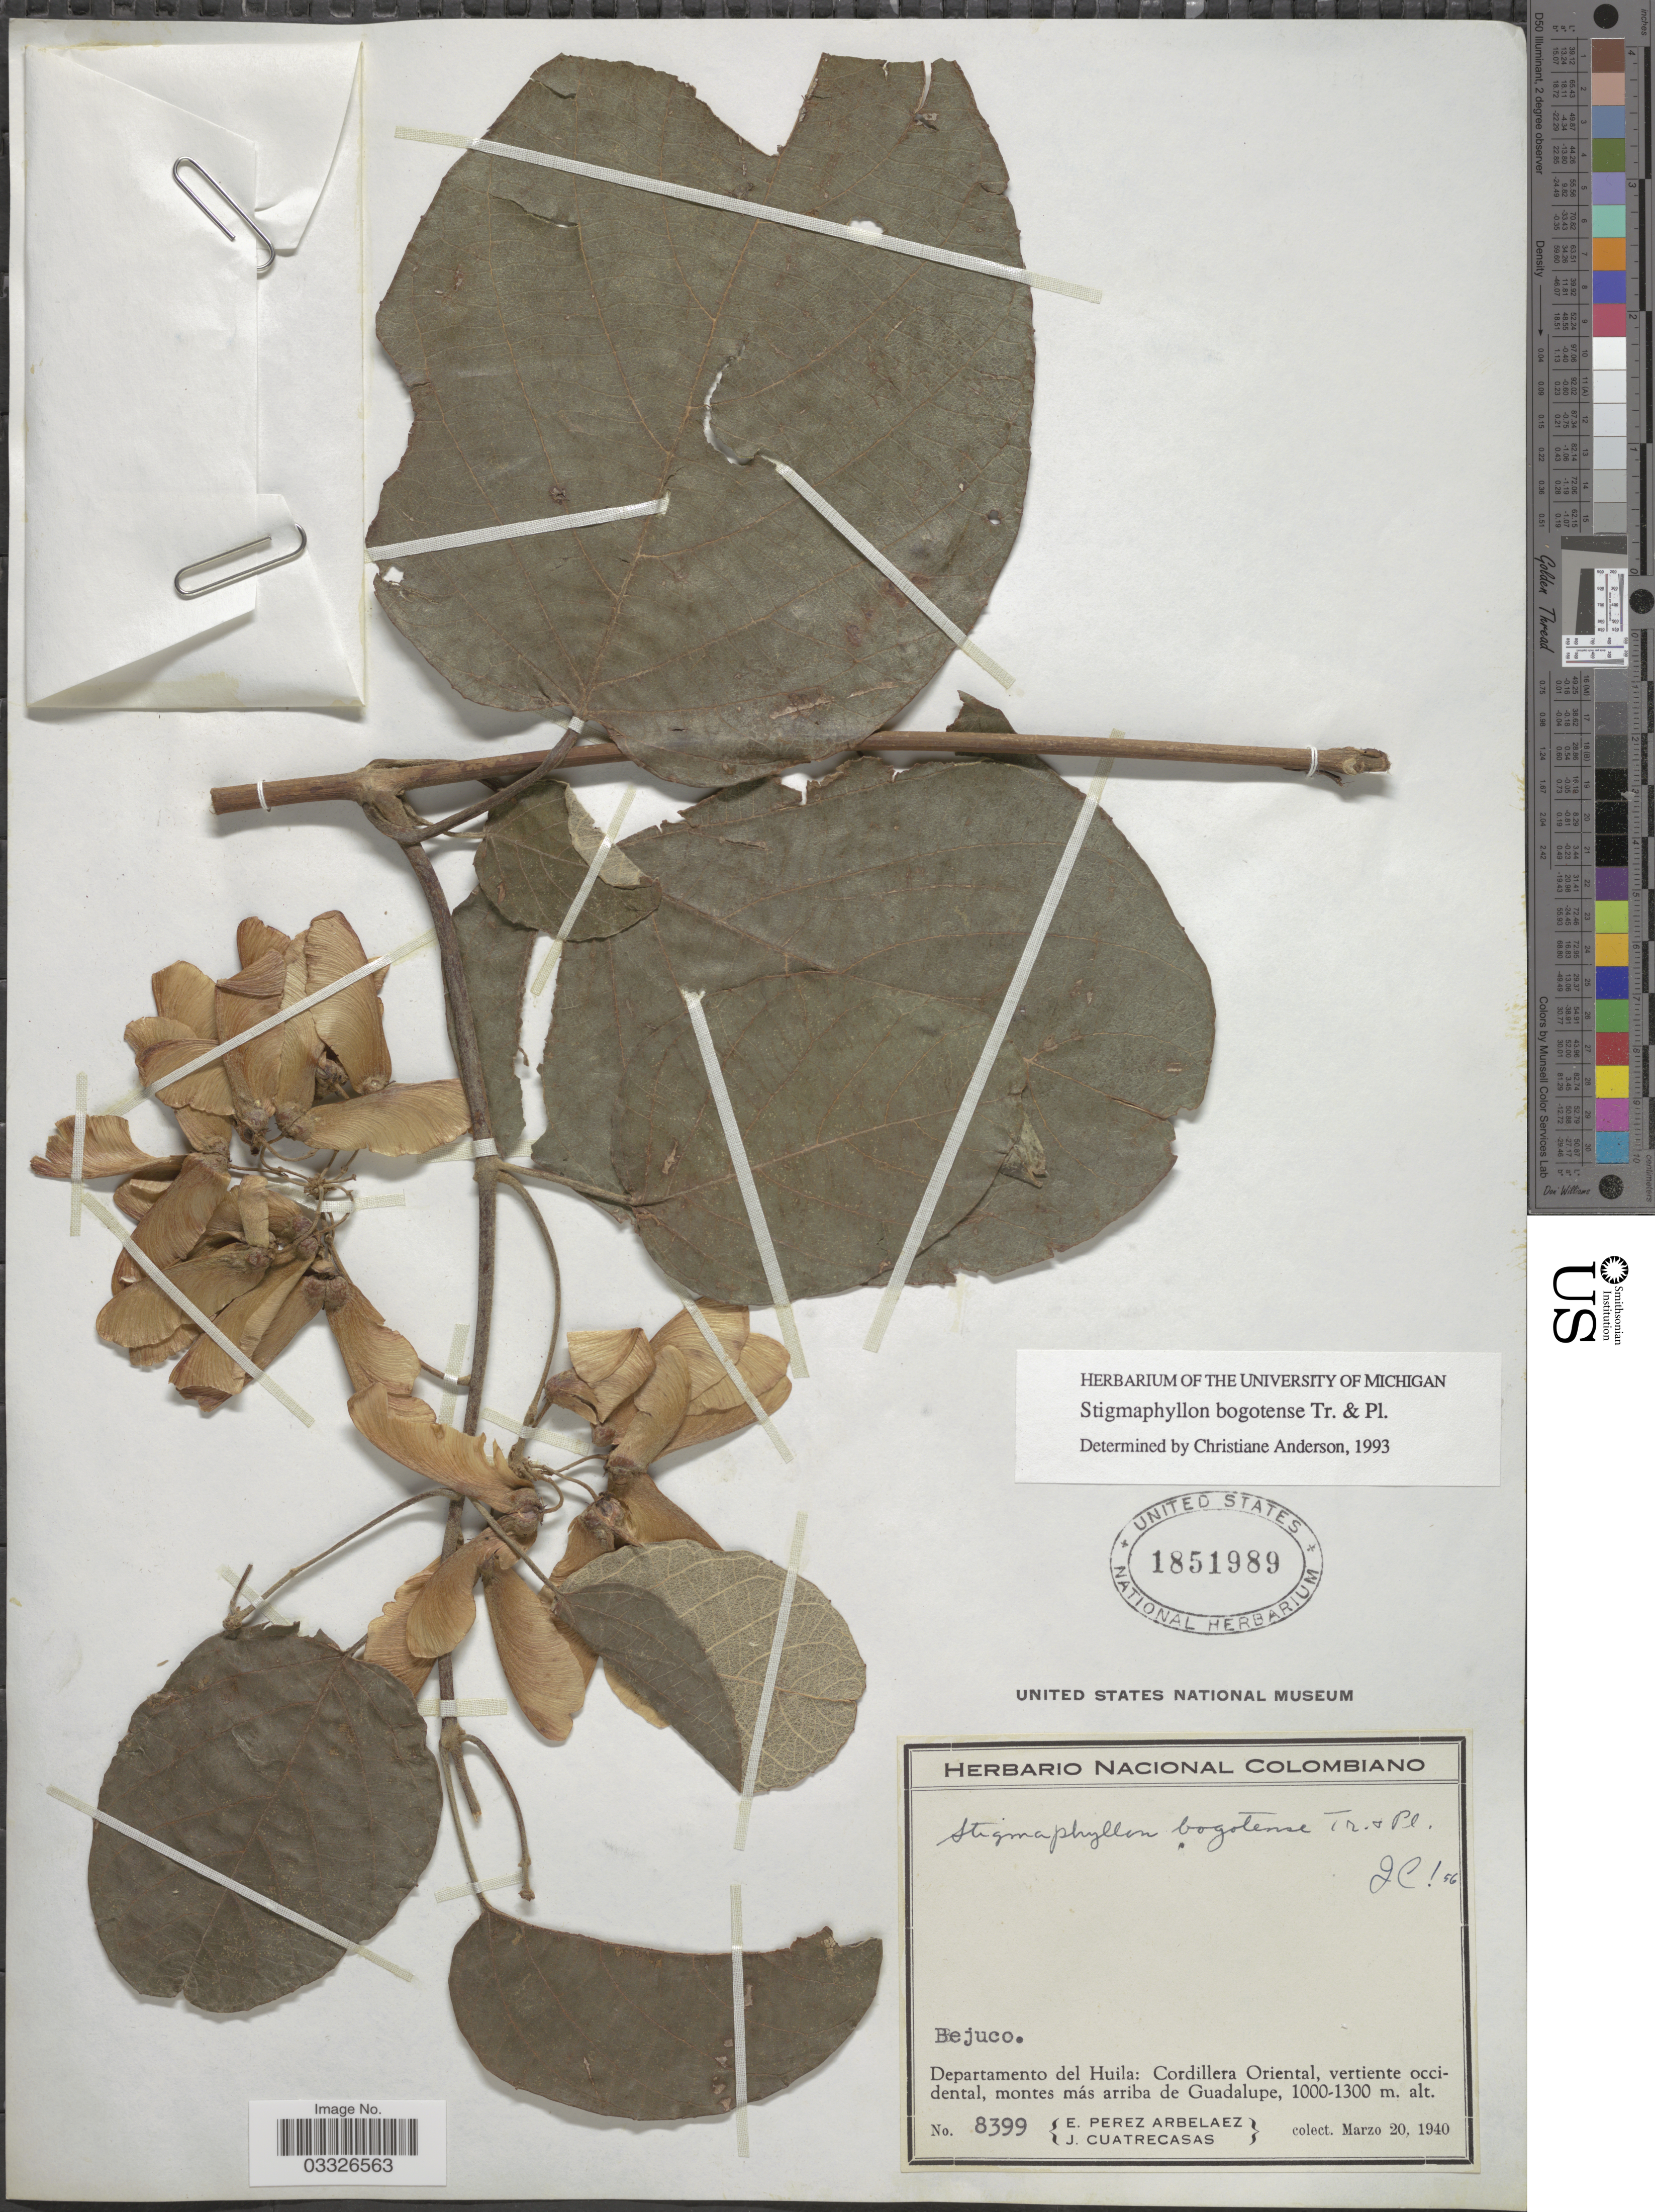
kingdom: Plantae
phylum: Tracheophyta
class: Magnoliopsida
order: Malpighiales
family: Malpighiaceae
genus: Stigmaphyllon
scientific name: Stigmaphyllon bogotense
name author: Triana & Planch.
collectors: E. Pérez Arbeláez & J. Cuatrecasas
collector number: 8399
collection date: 1940-03-20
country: Colombia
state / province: Huila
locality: Cordillera Oriental, vertiente occidental, montes más arriba de Guadalupe.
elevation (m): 1000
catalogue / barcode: US 1851989